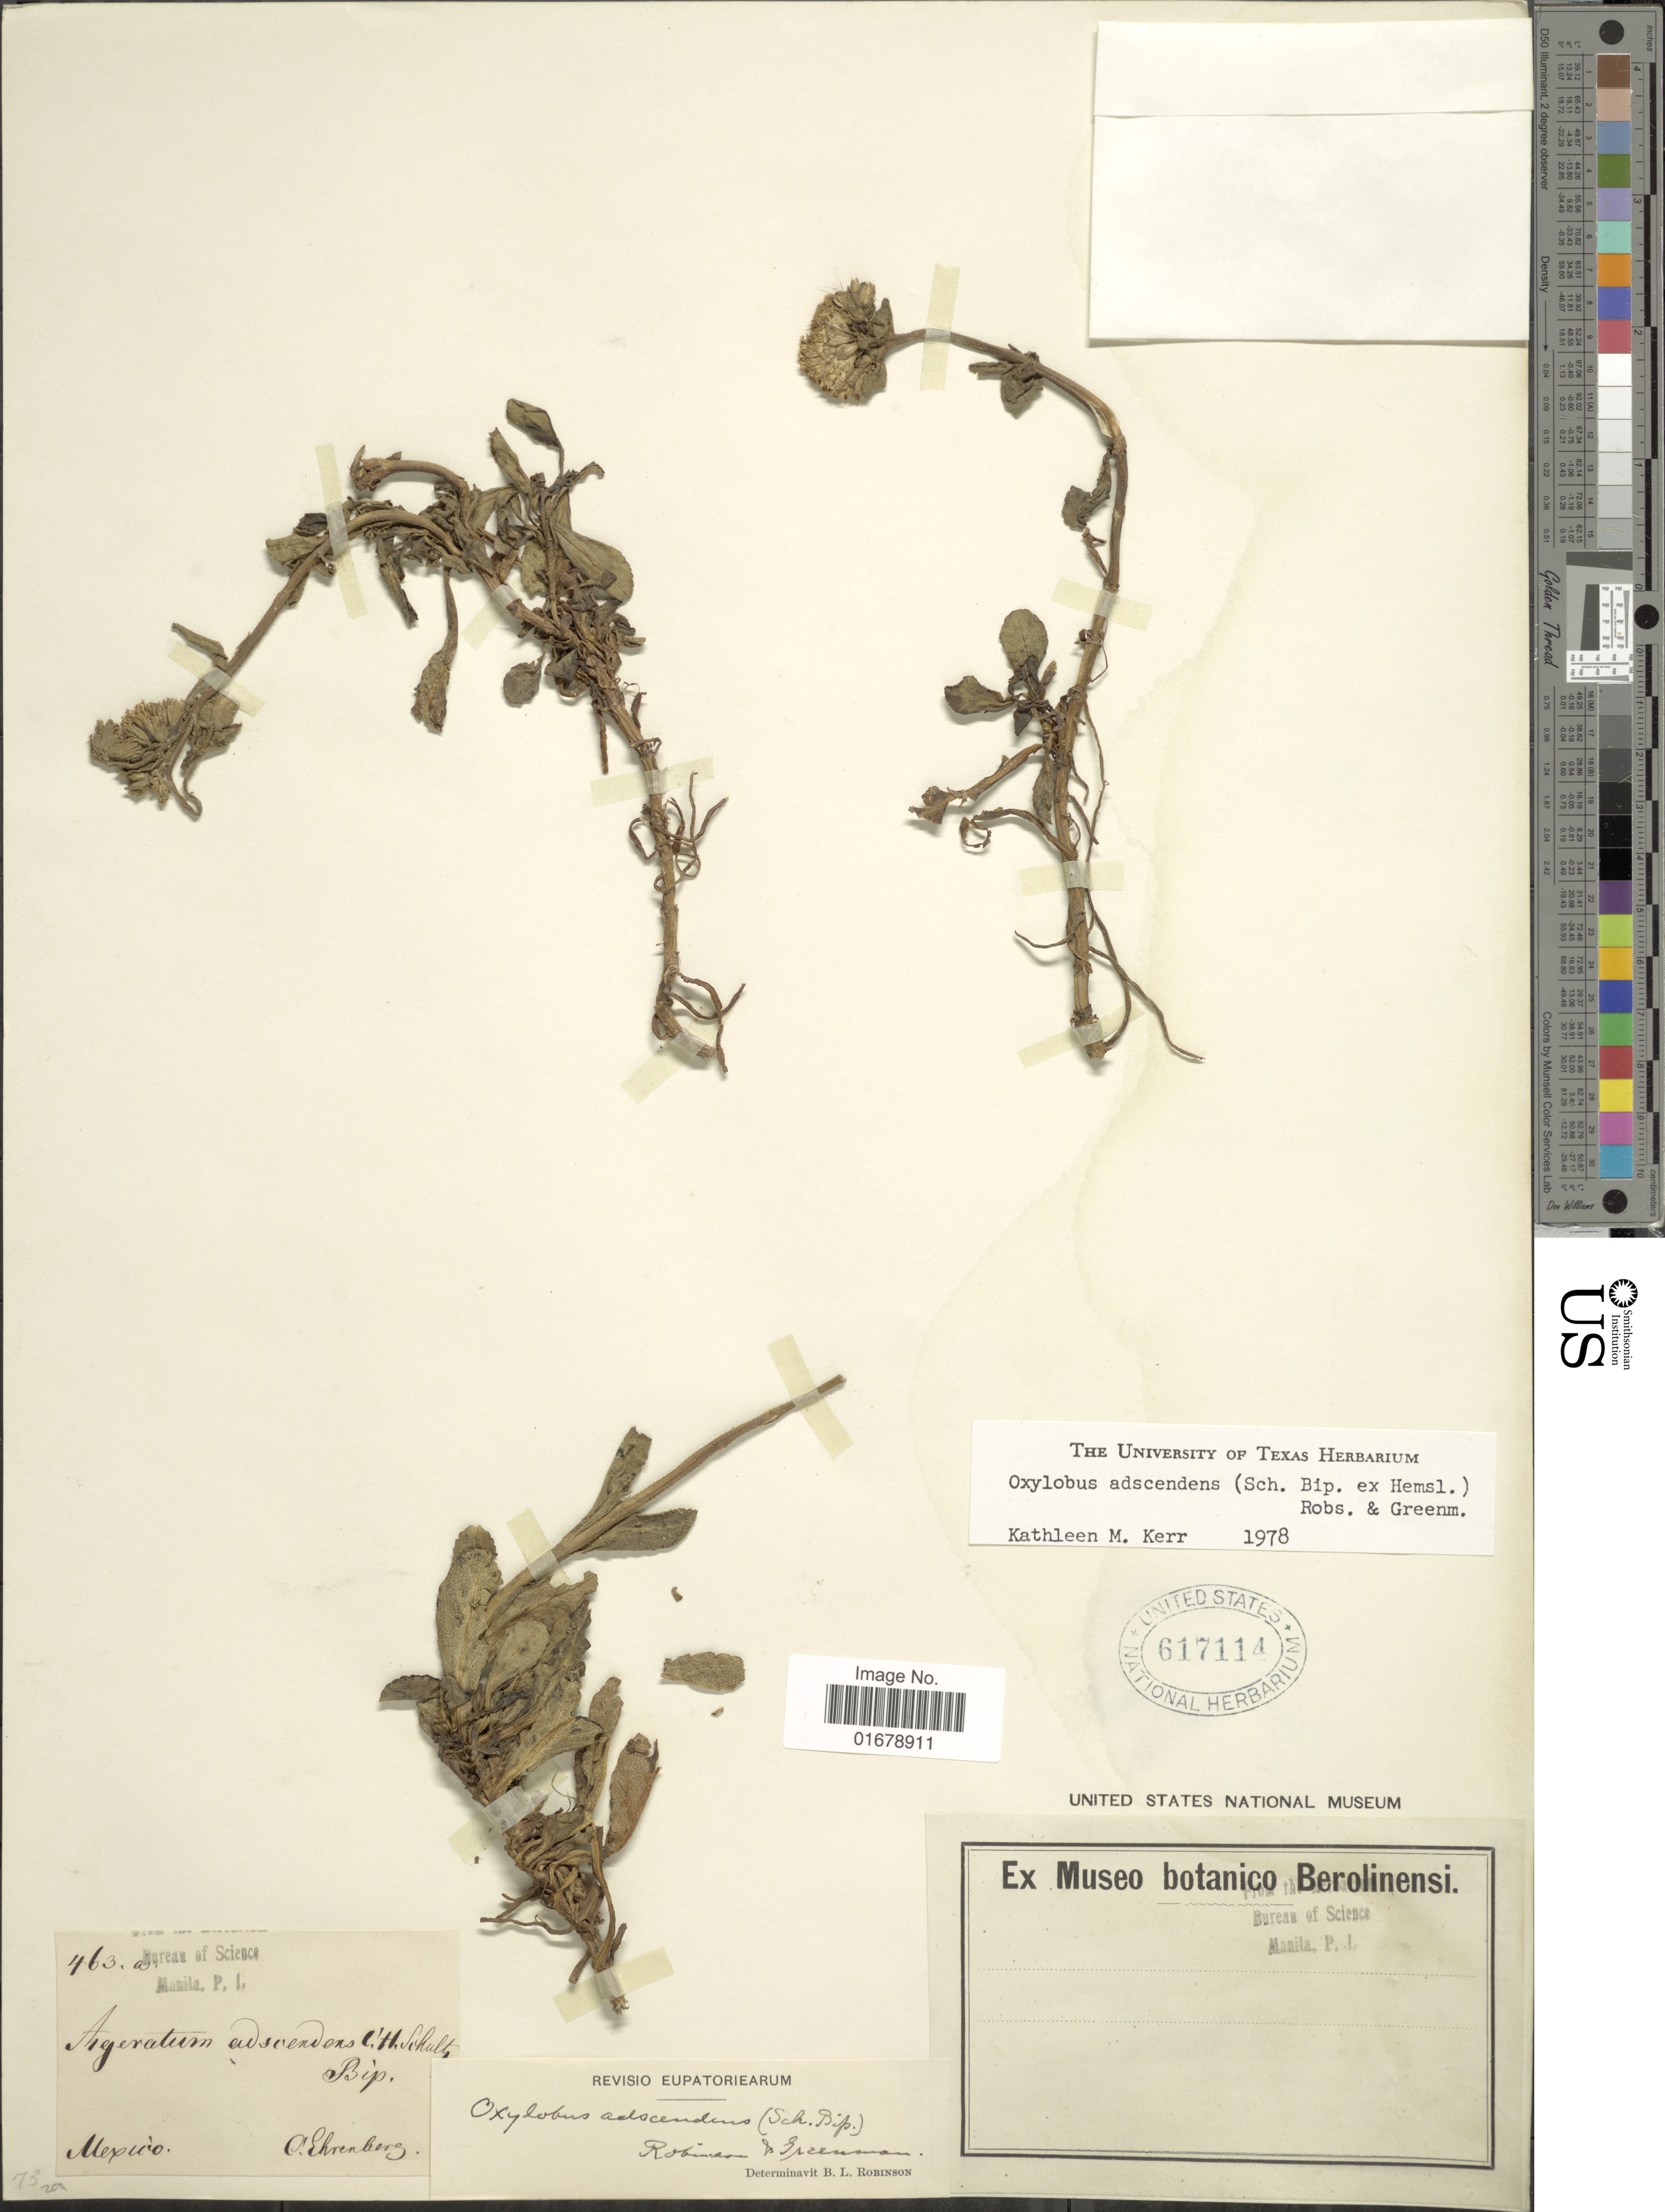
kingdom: Plantae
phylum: Tracheophyta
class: Magnoliopsida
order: Asterales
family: Asteraceae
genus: Oxylobus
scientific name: Oxylobus adscendens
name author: (Sch. Bip.) B.L. Rob. & Greenm. in B.L. Rob.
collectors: C. G. Ehrenberg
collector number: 463a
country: Mexico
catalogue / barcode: US 617114